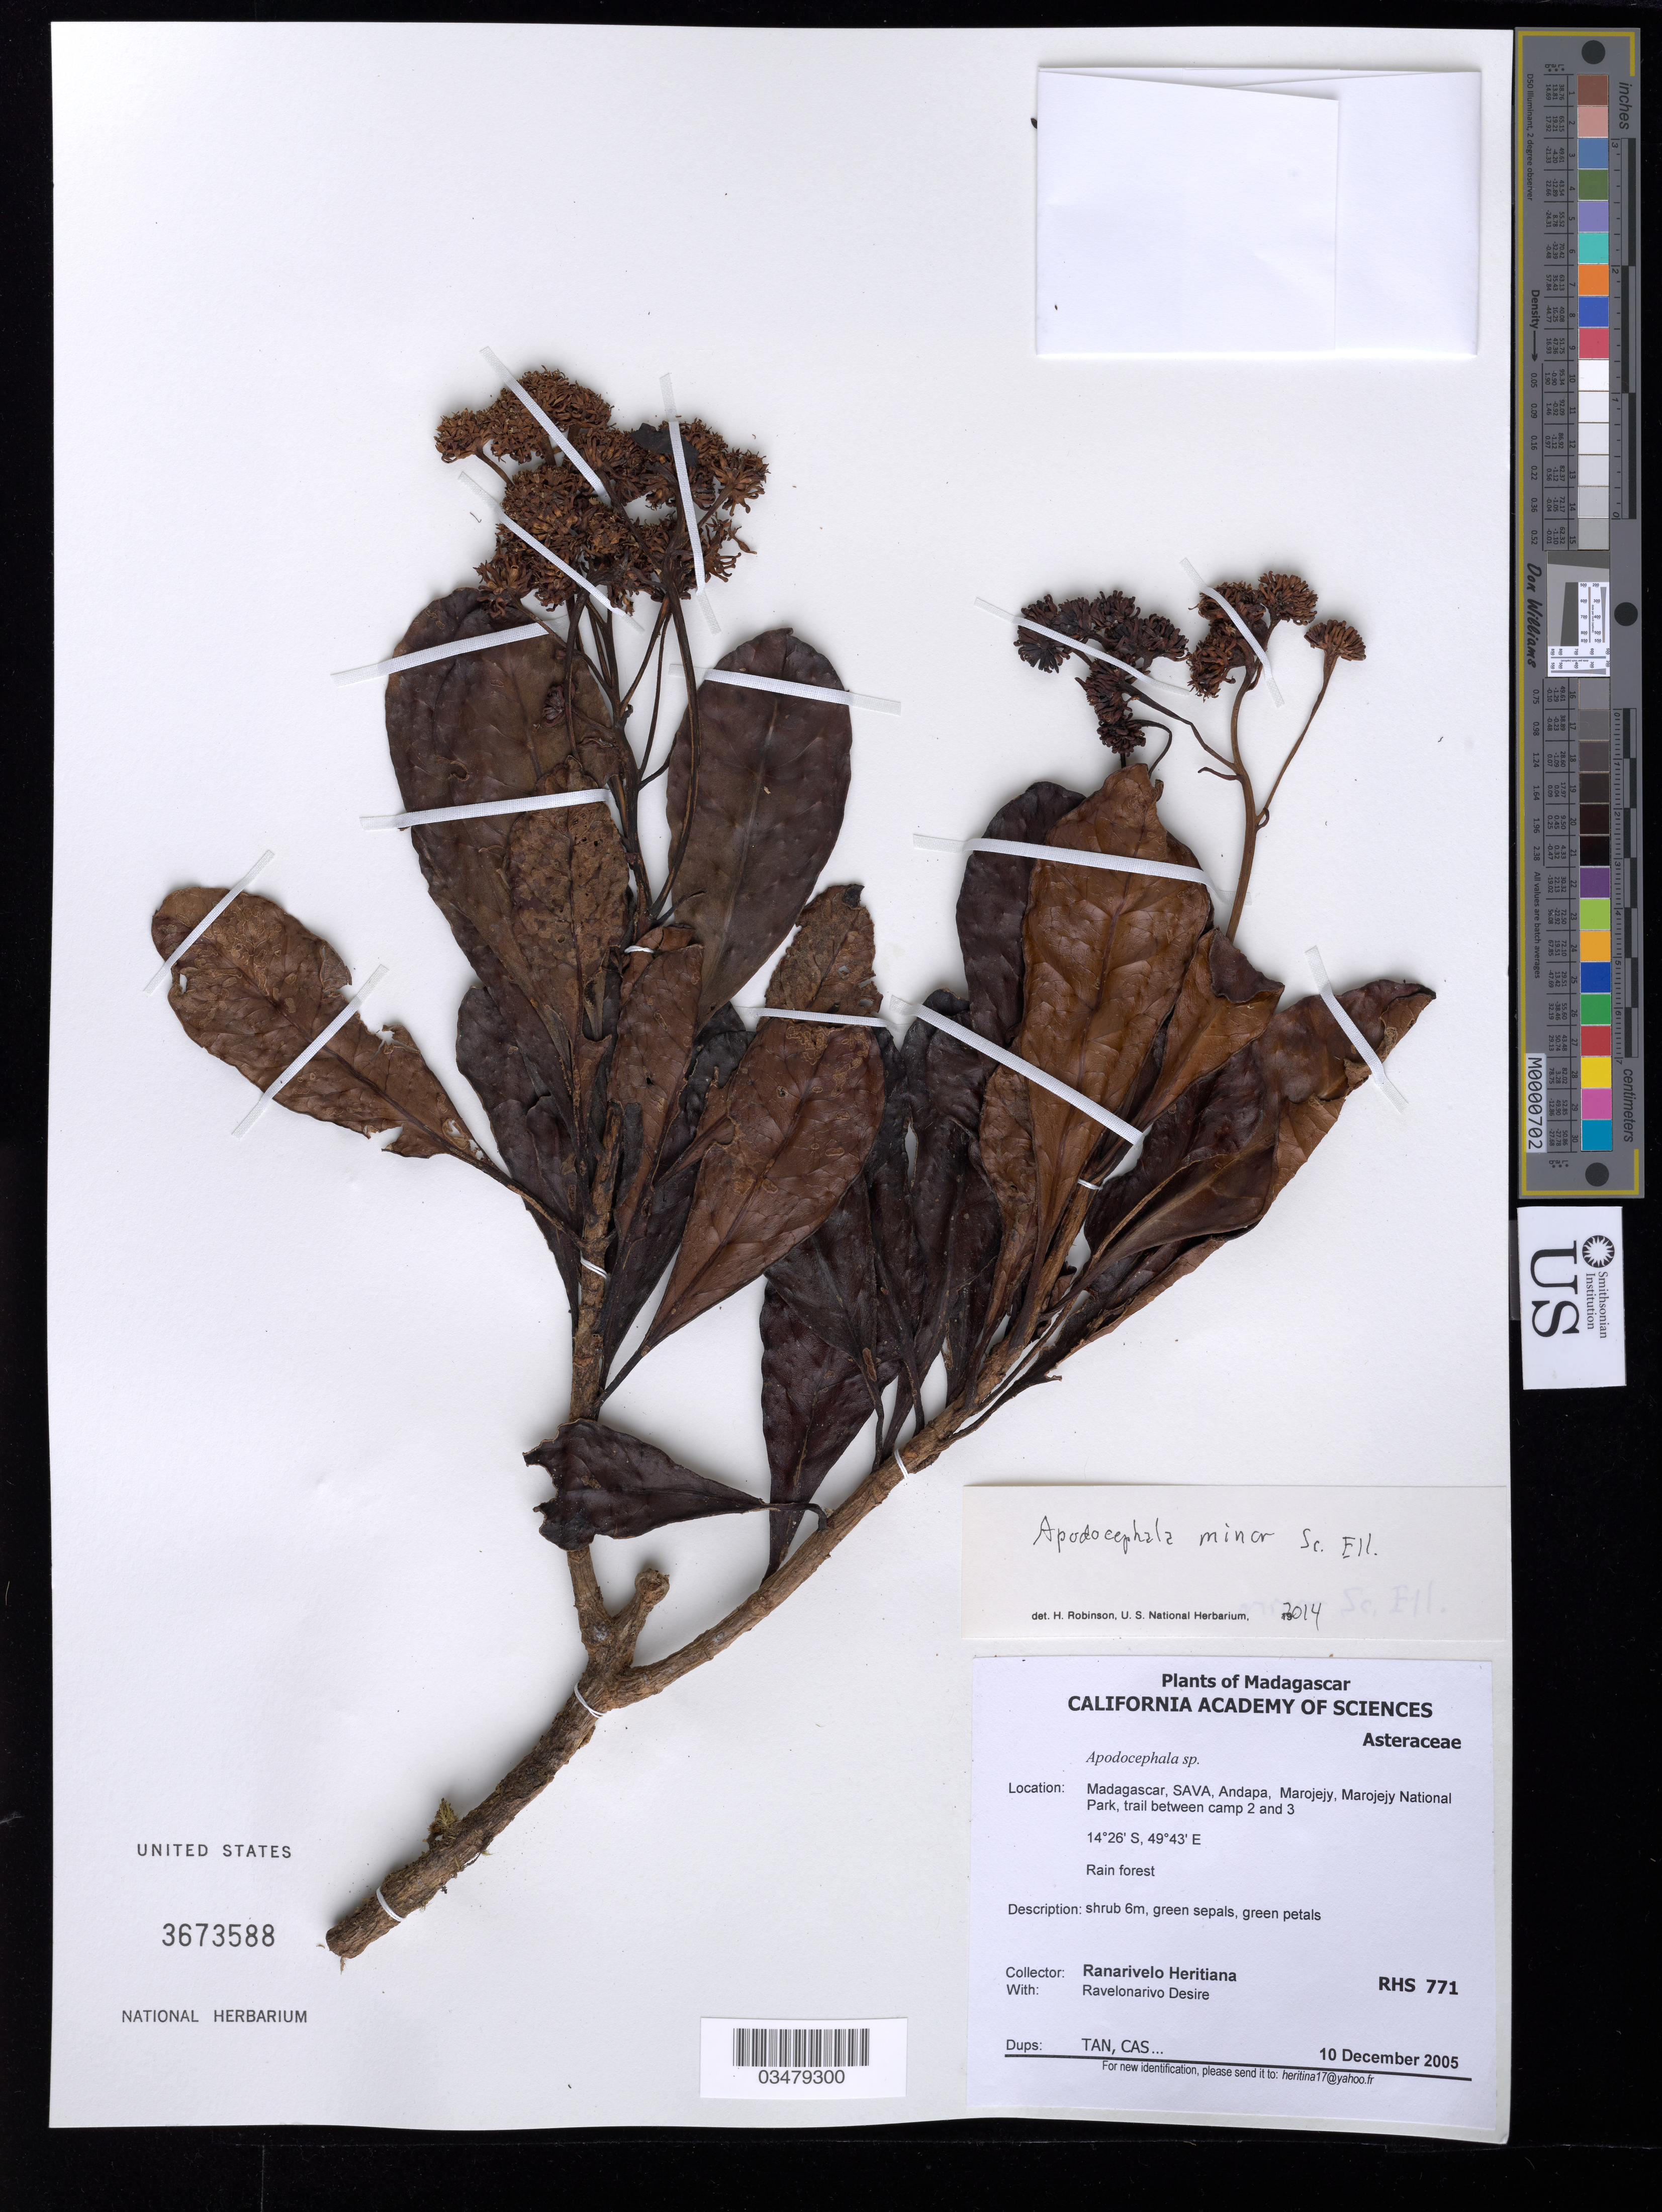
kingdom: Plantae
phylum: Tracheophyta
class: Magnoliopsida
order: Asterales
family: Asteraceae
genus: Apodocephala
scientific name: Apodocephala minor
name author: Scott Elliot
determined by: Robinson, Harold E., (US)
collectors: R. Heritiana & R. Desire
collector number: RHS 771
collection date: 2005-12-10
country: Madagascar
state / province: Sava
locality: Andapa, Marojejy, Marojejy National Park, train between camp 2 and 3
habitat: Rain forest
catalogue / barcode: US 3673588